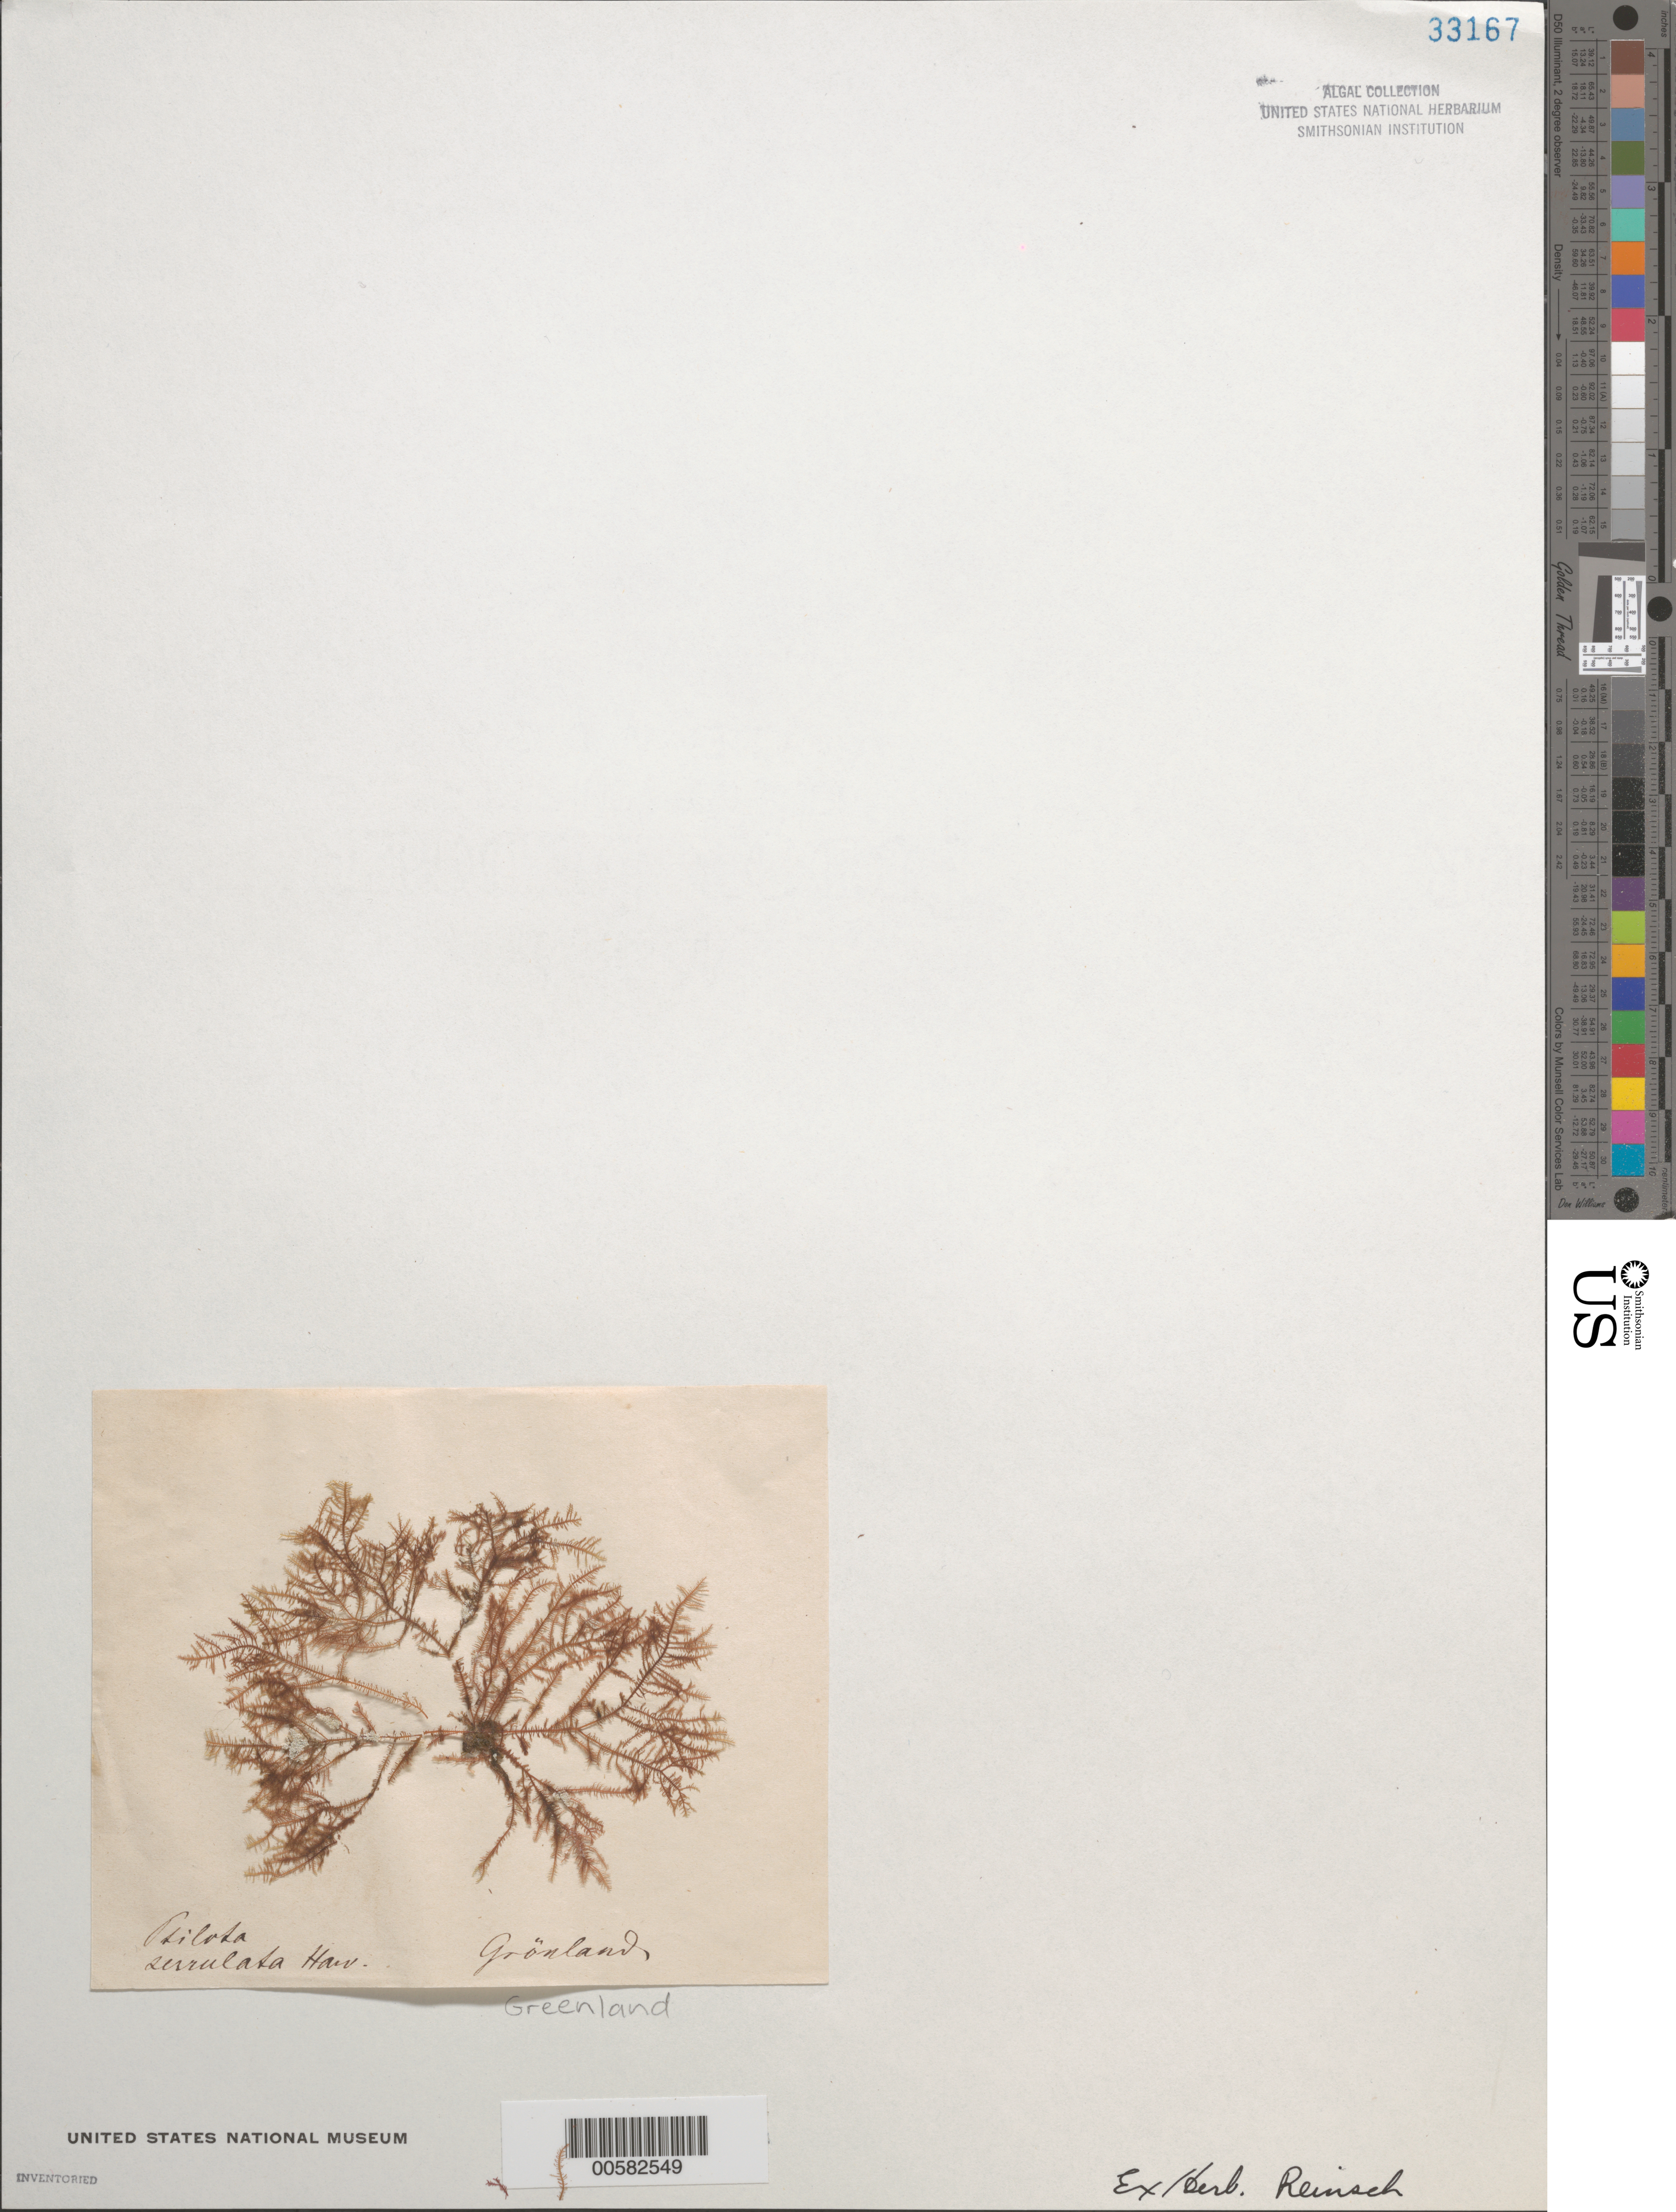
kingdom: Plantae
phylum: Rhodophyta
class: Florideophyceae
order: Ceramiales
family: Wrangeliaceae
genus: Ptilota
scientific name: Ptilota serrulata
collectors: P.F. Reinsch (herbarium)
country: Greenland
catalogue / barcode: US 33167